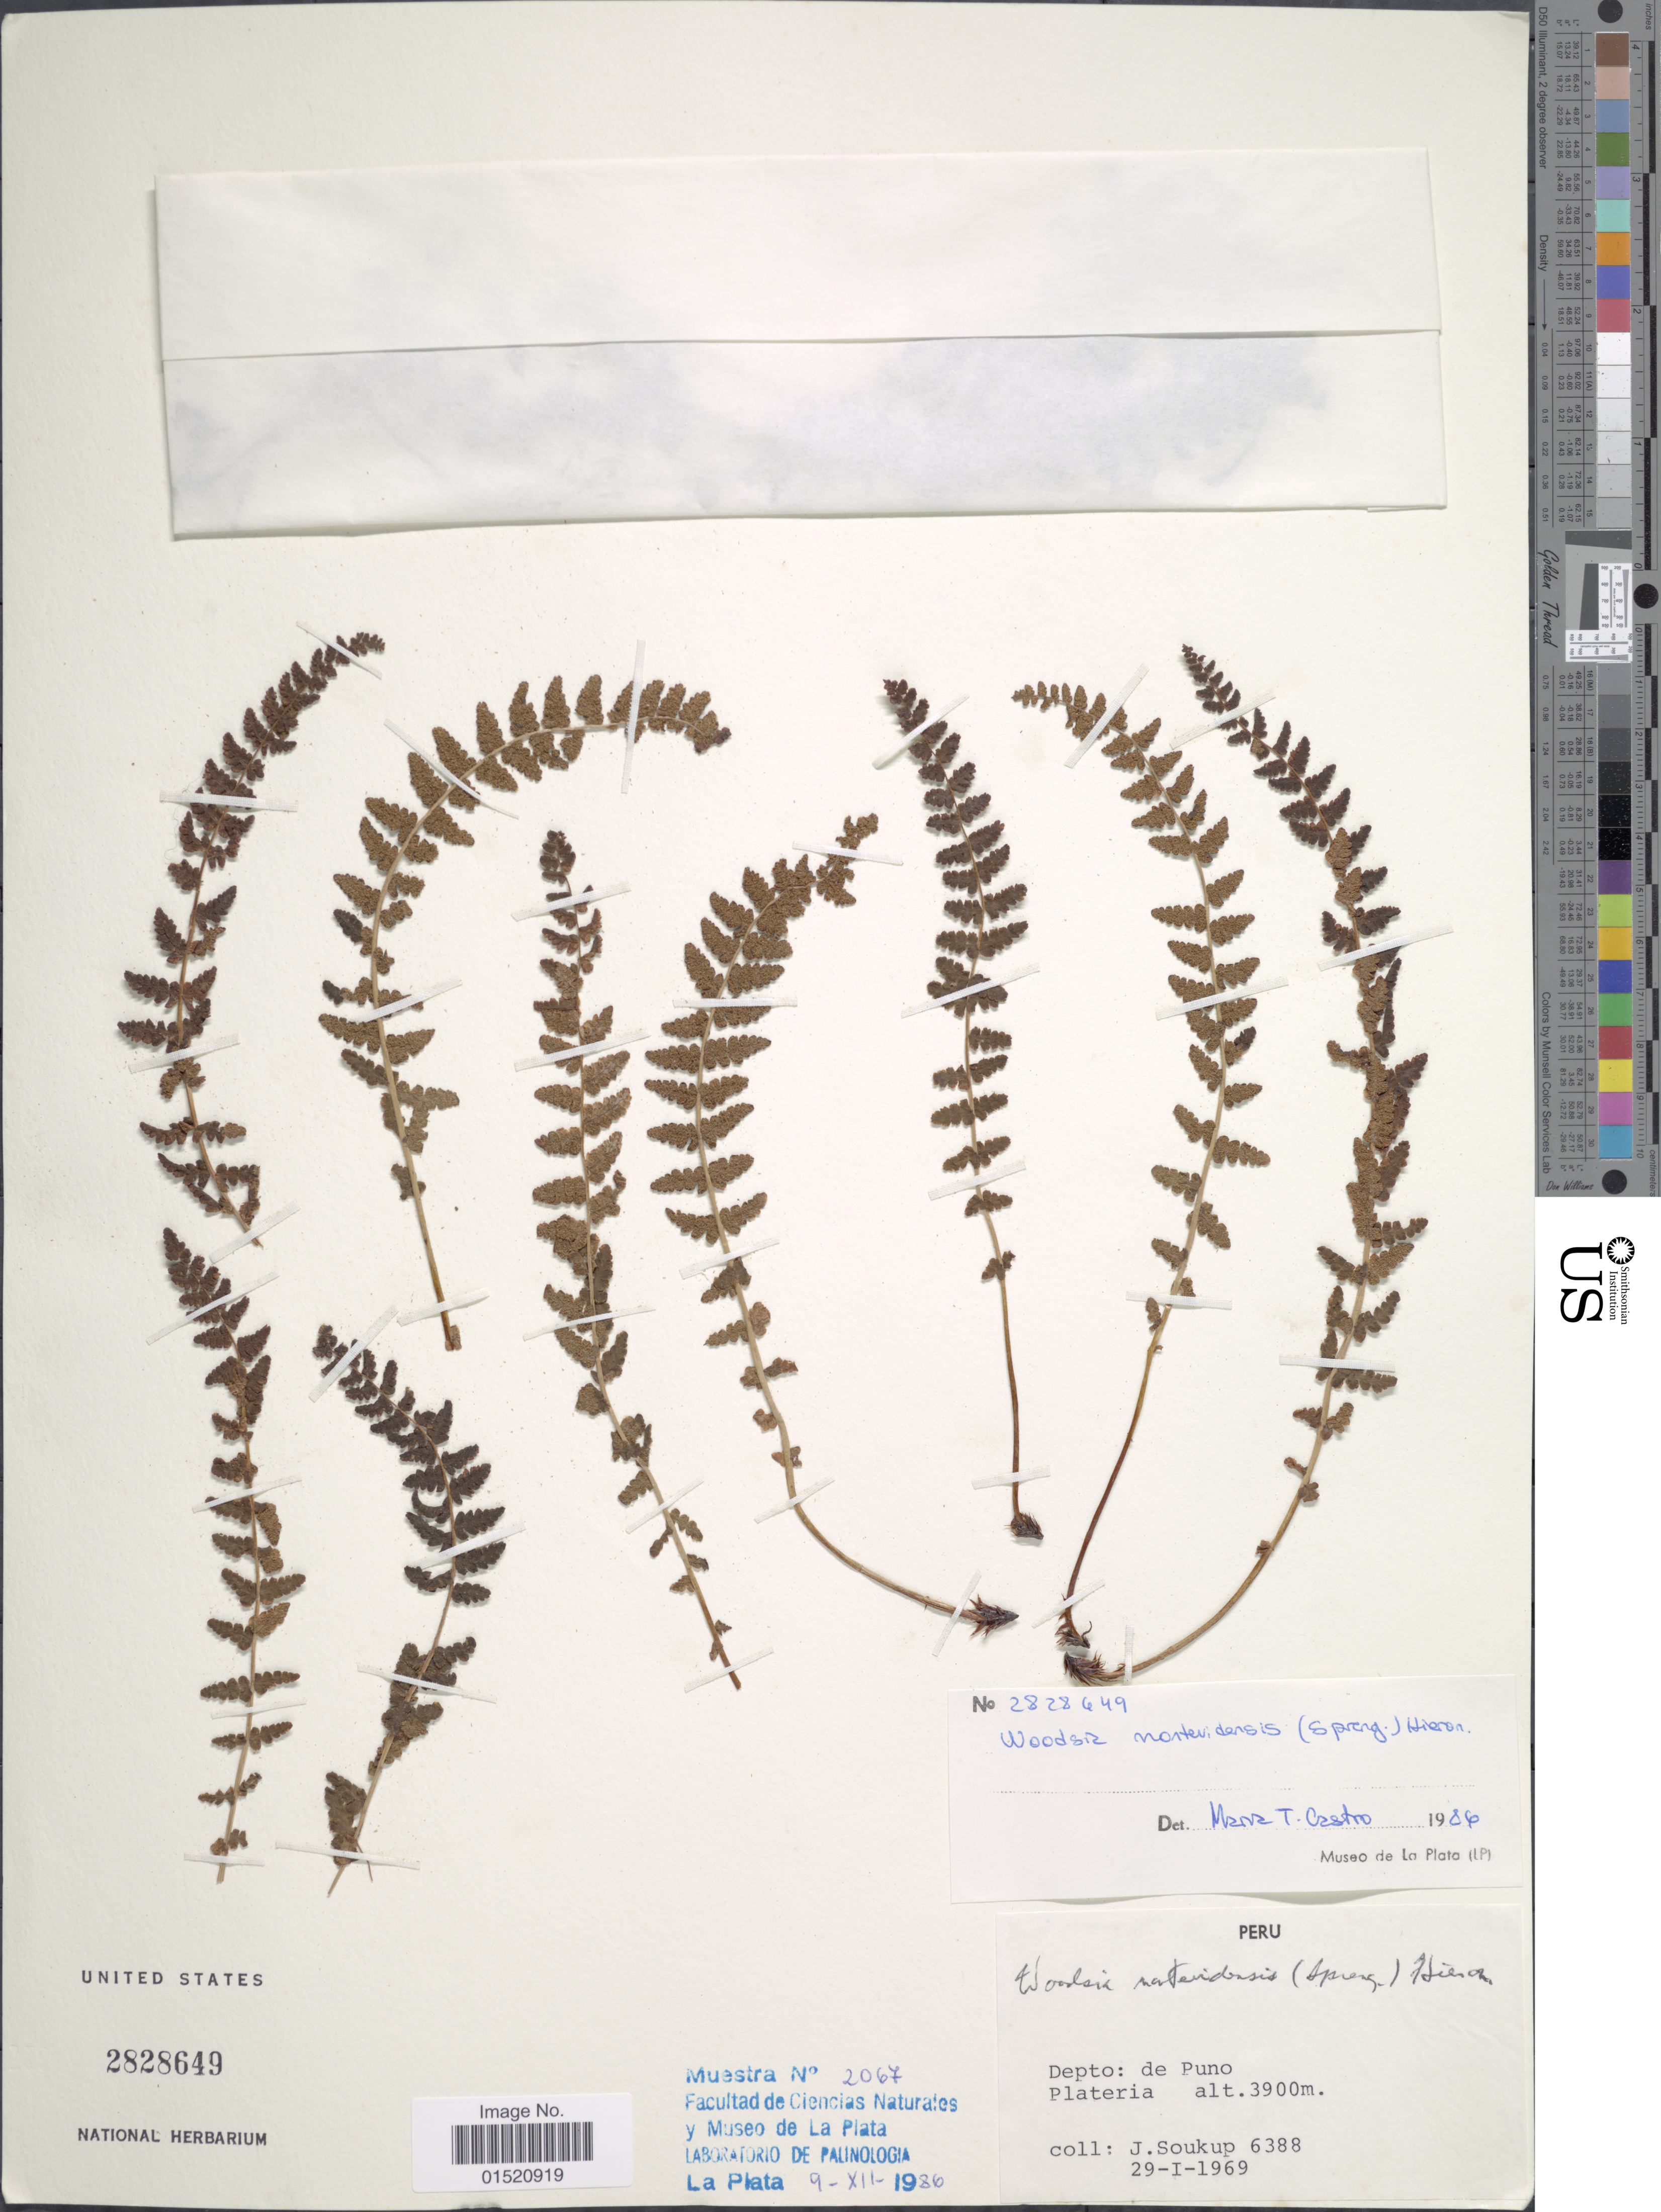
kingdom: Plantae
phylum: Tracheophyta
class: Polypodiopsida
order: Polypodiales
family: Woodsiaceae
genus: Woodsia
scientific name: Woodsia montevidensis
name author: (Spreng.) Hieron.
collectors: J. Soukup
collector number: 6388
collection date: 1969-01-29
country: Peru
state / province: Puno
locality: Depto: de Puno, Plateria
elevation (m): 3900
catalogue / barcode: US 2828649